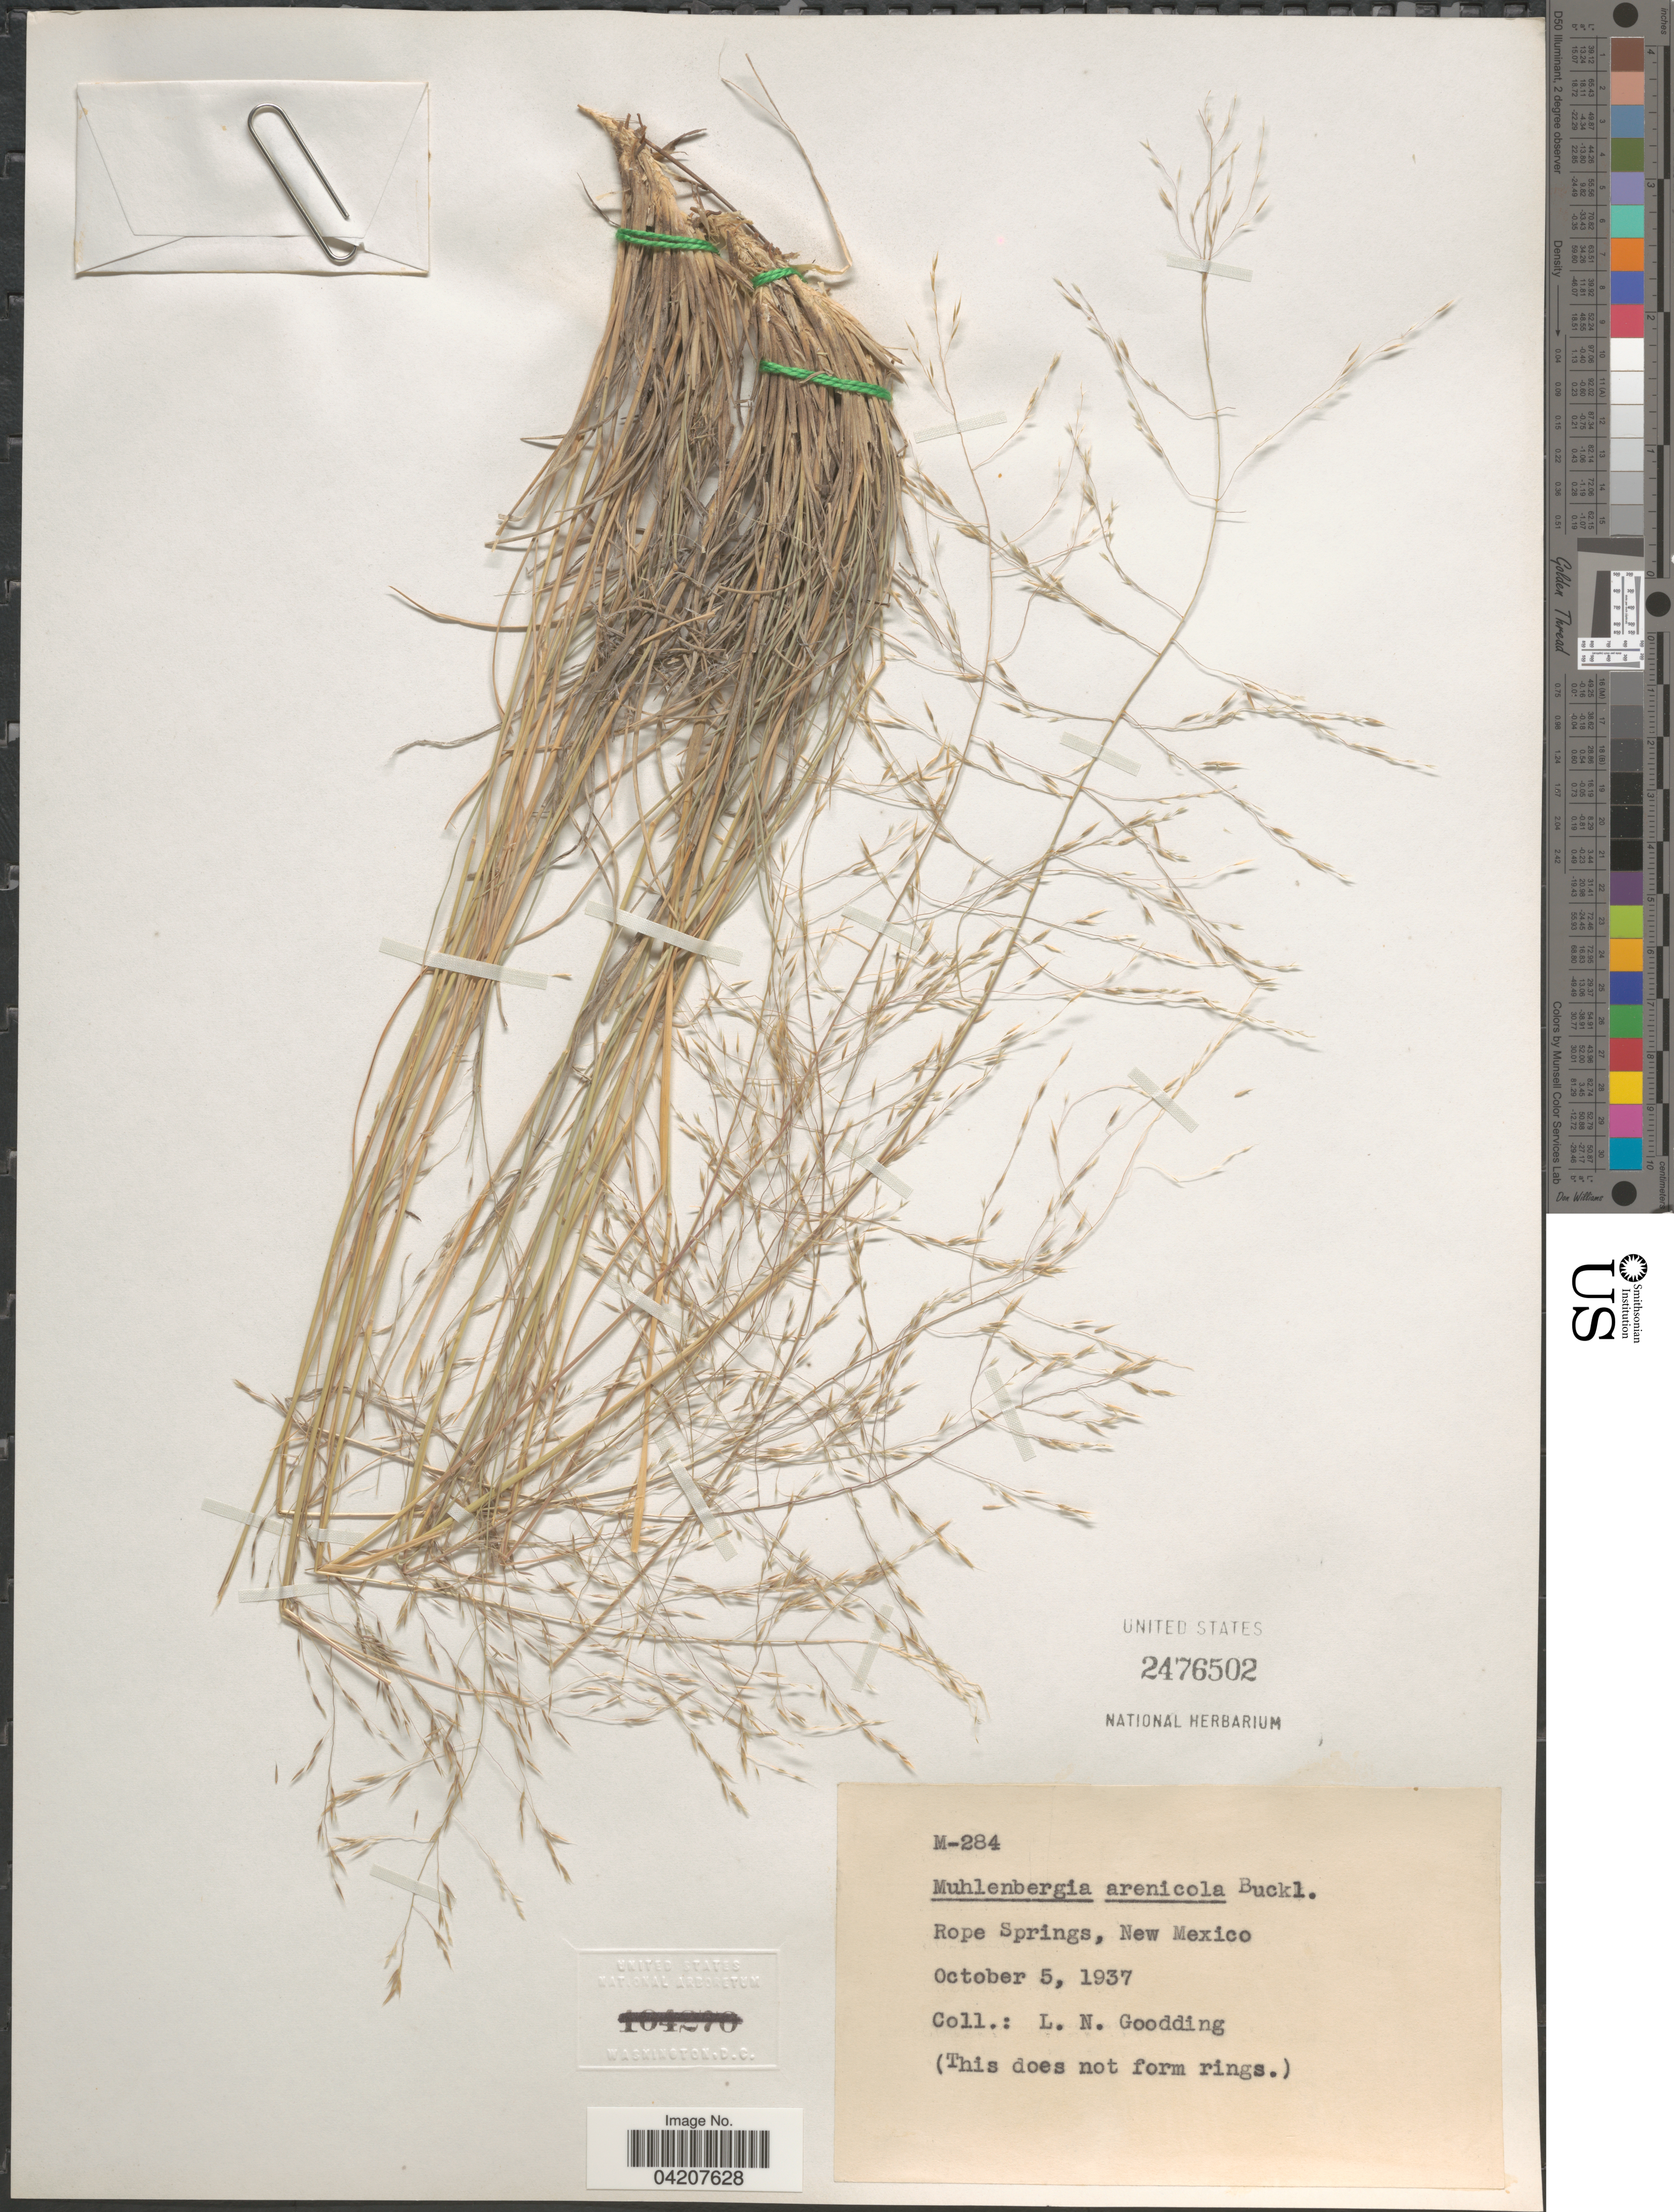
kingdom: Plantae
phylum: Tracheophyta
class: Liliopsida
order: Poales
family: Poaceae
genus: Muhlenbergia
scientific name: Muhlenbergia arenicola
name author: Buckley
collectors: L. N. Goodding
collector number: M-284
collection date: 1937-10-05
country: United States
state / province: New Mexico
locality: Rope Springs.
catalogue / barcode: US 2476502